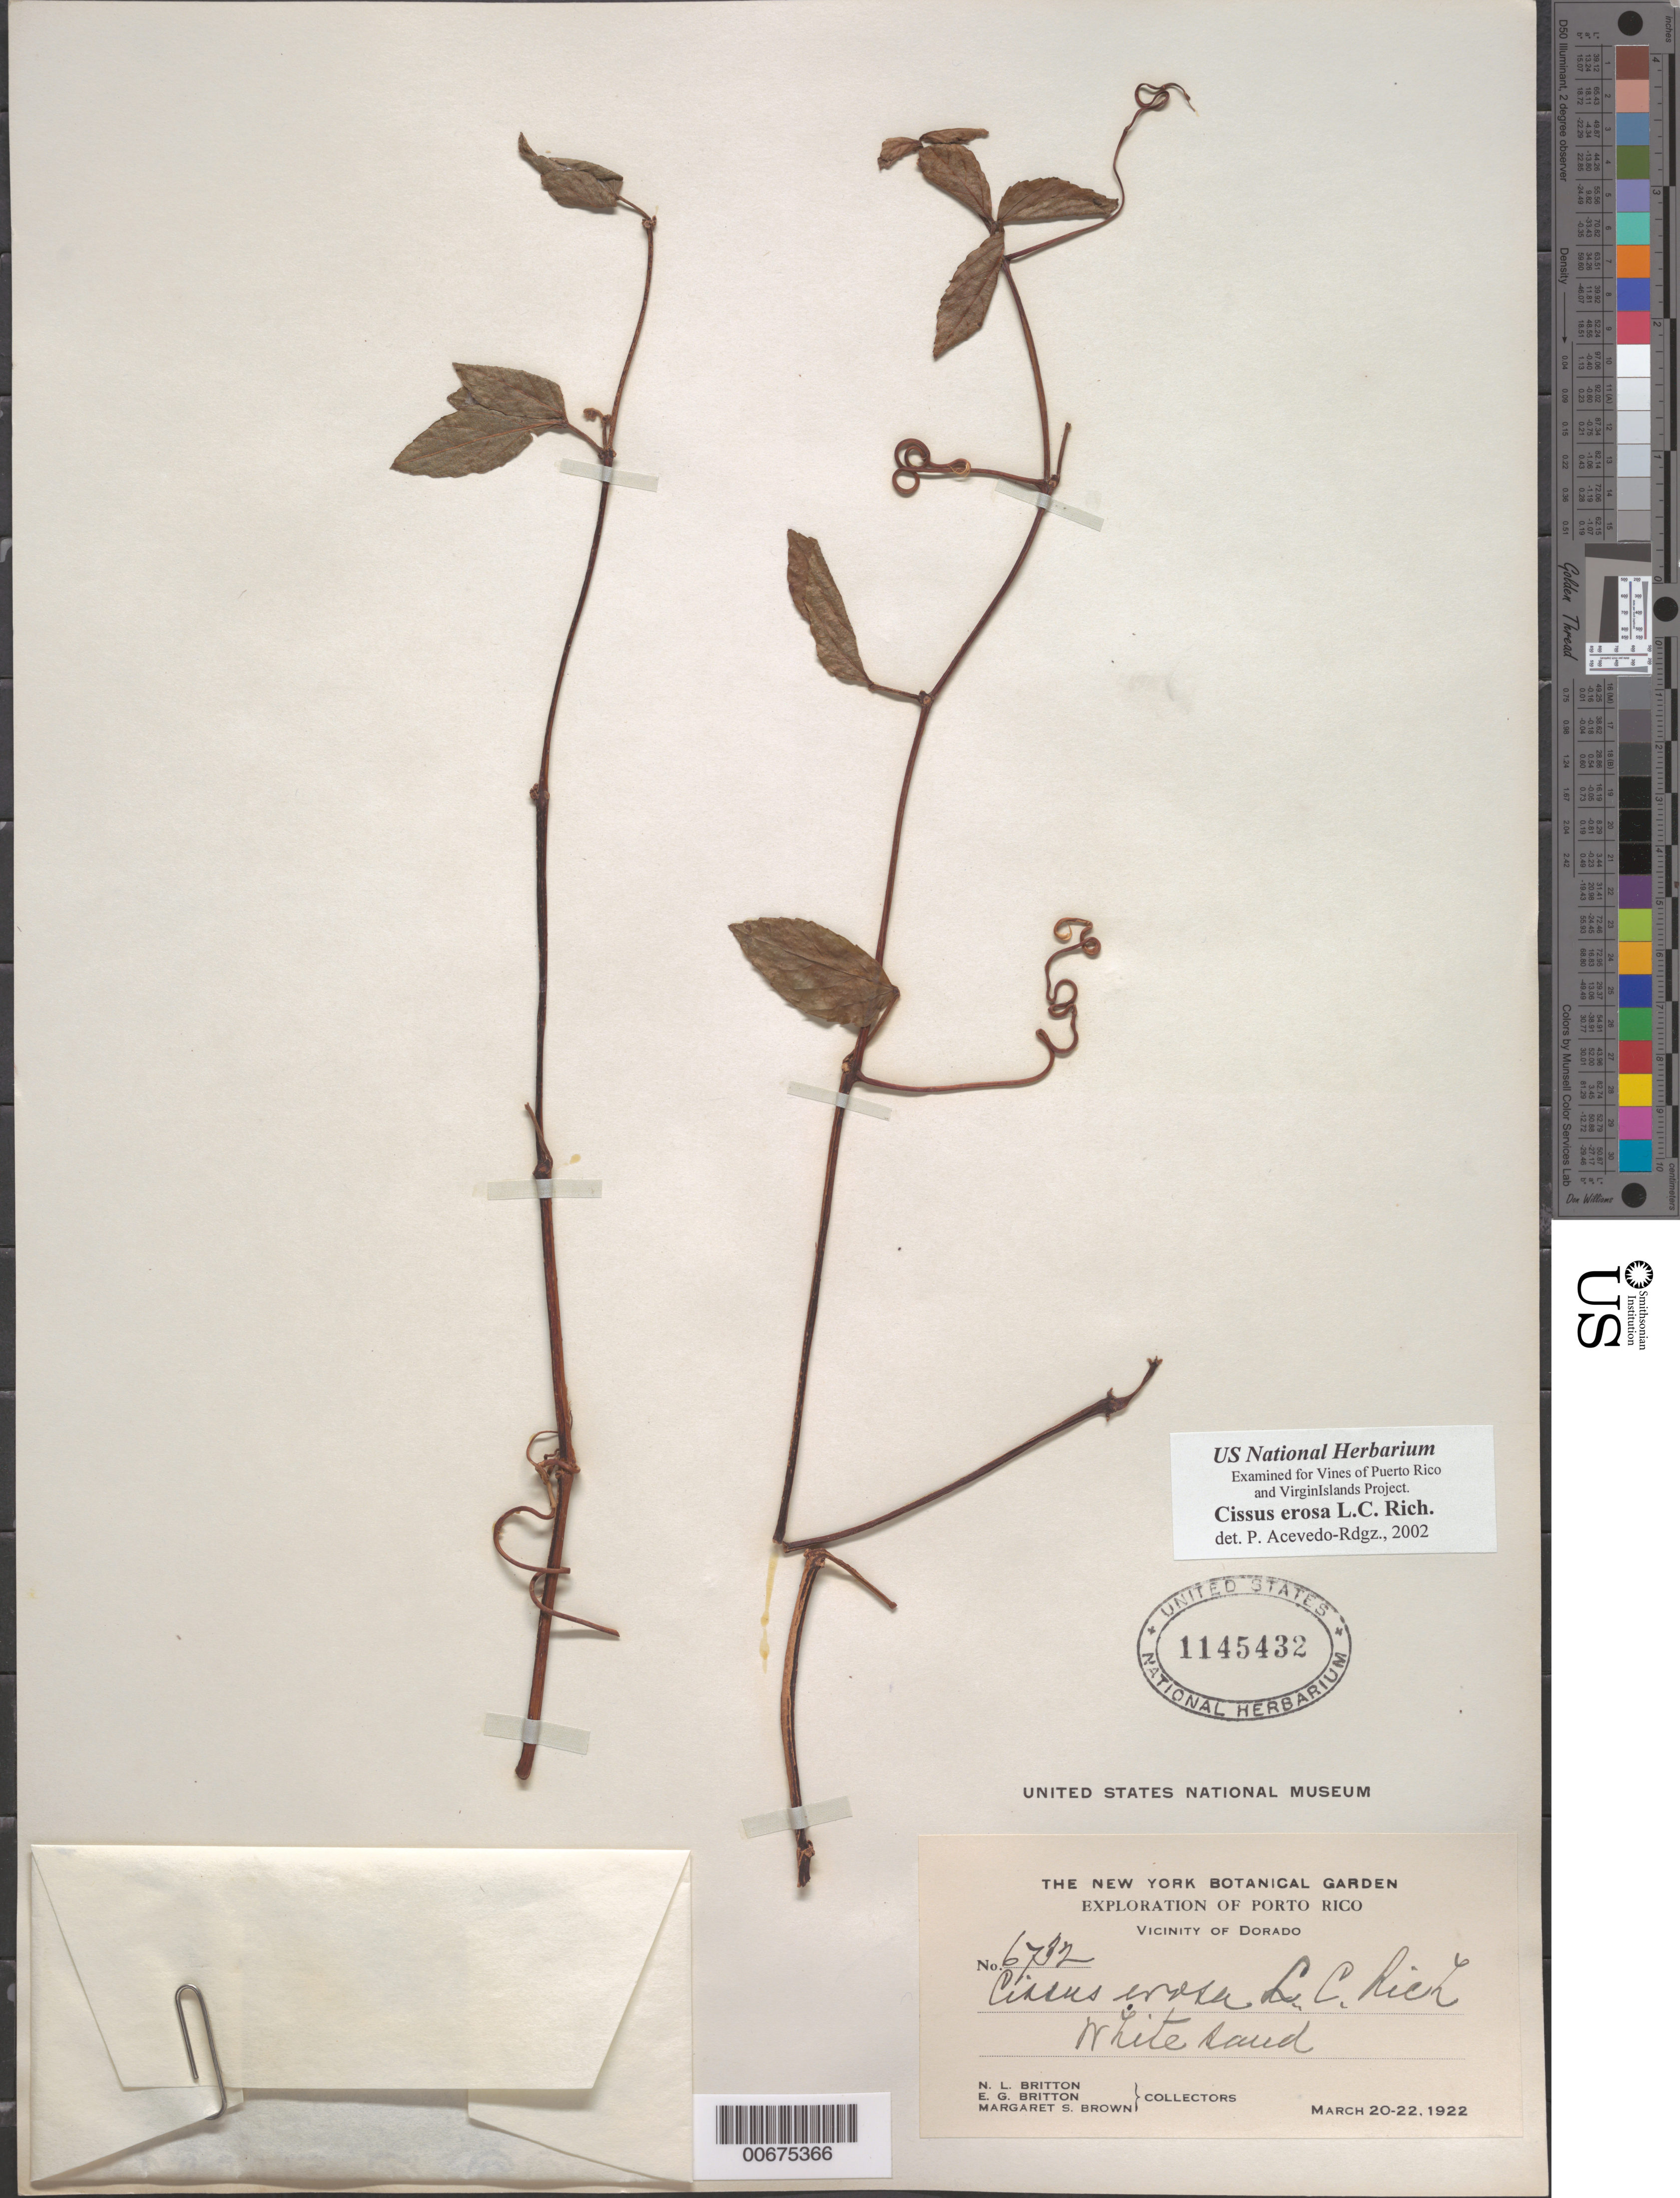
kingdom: Plantae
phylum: Tracheophyta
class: Magnoliopsida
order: Vitales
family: Vitaceae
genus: Cissus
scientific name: Cissus erosa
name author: Rich.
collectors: N. Britton & et al.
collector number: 6732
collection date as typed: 20 Mar 1922 to 22 Mar 1922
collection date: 1922-03-20/1922-03-22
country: Puerto Rico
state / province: Dorado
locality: vicinity of Dorado. White sand.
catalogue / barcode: US 1145432